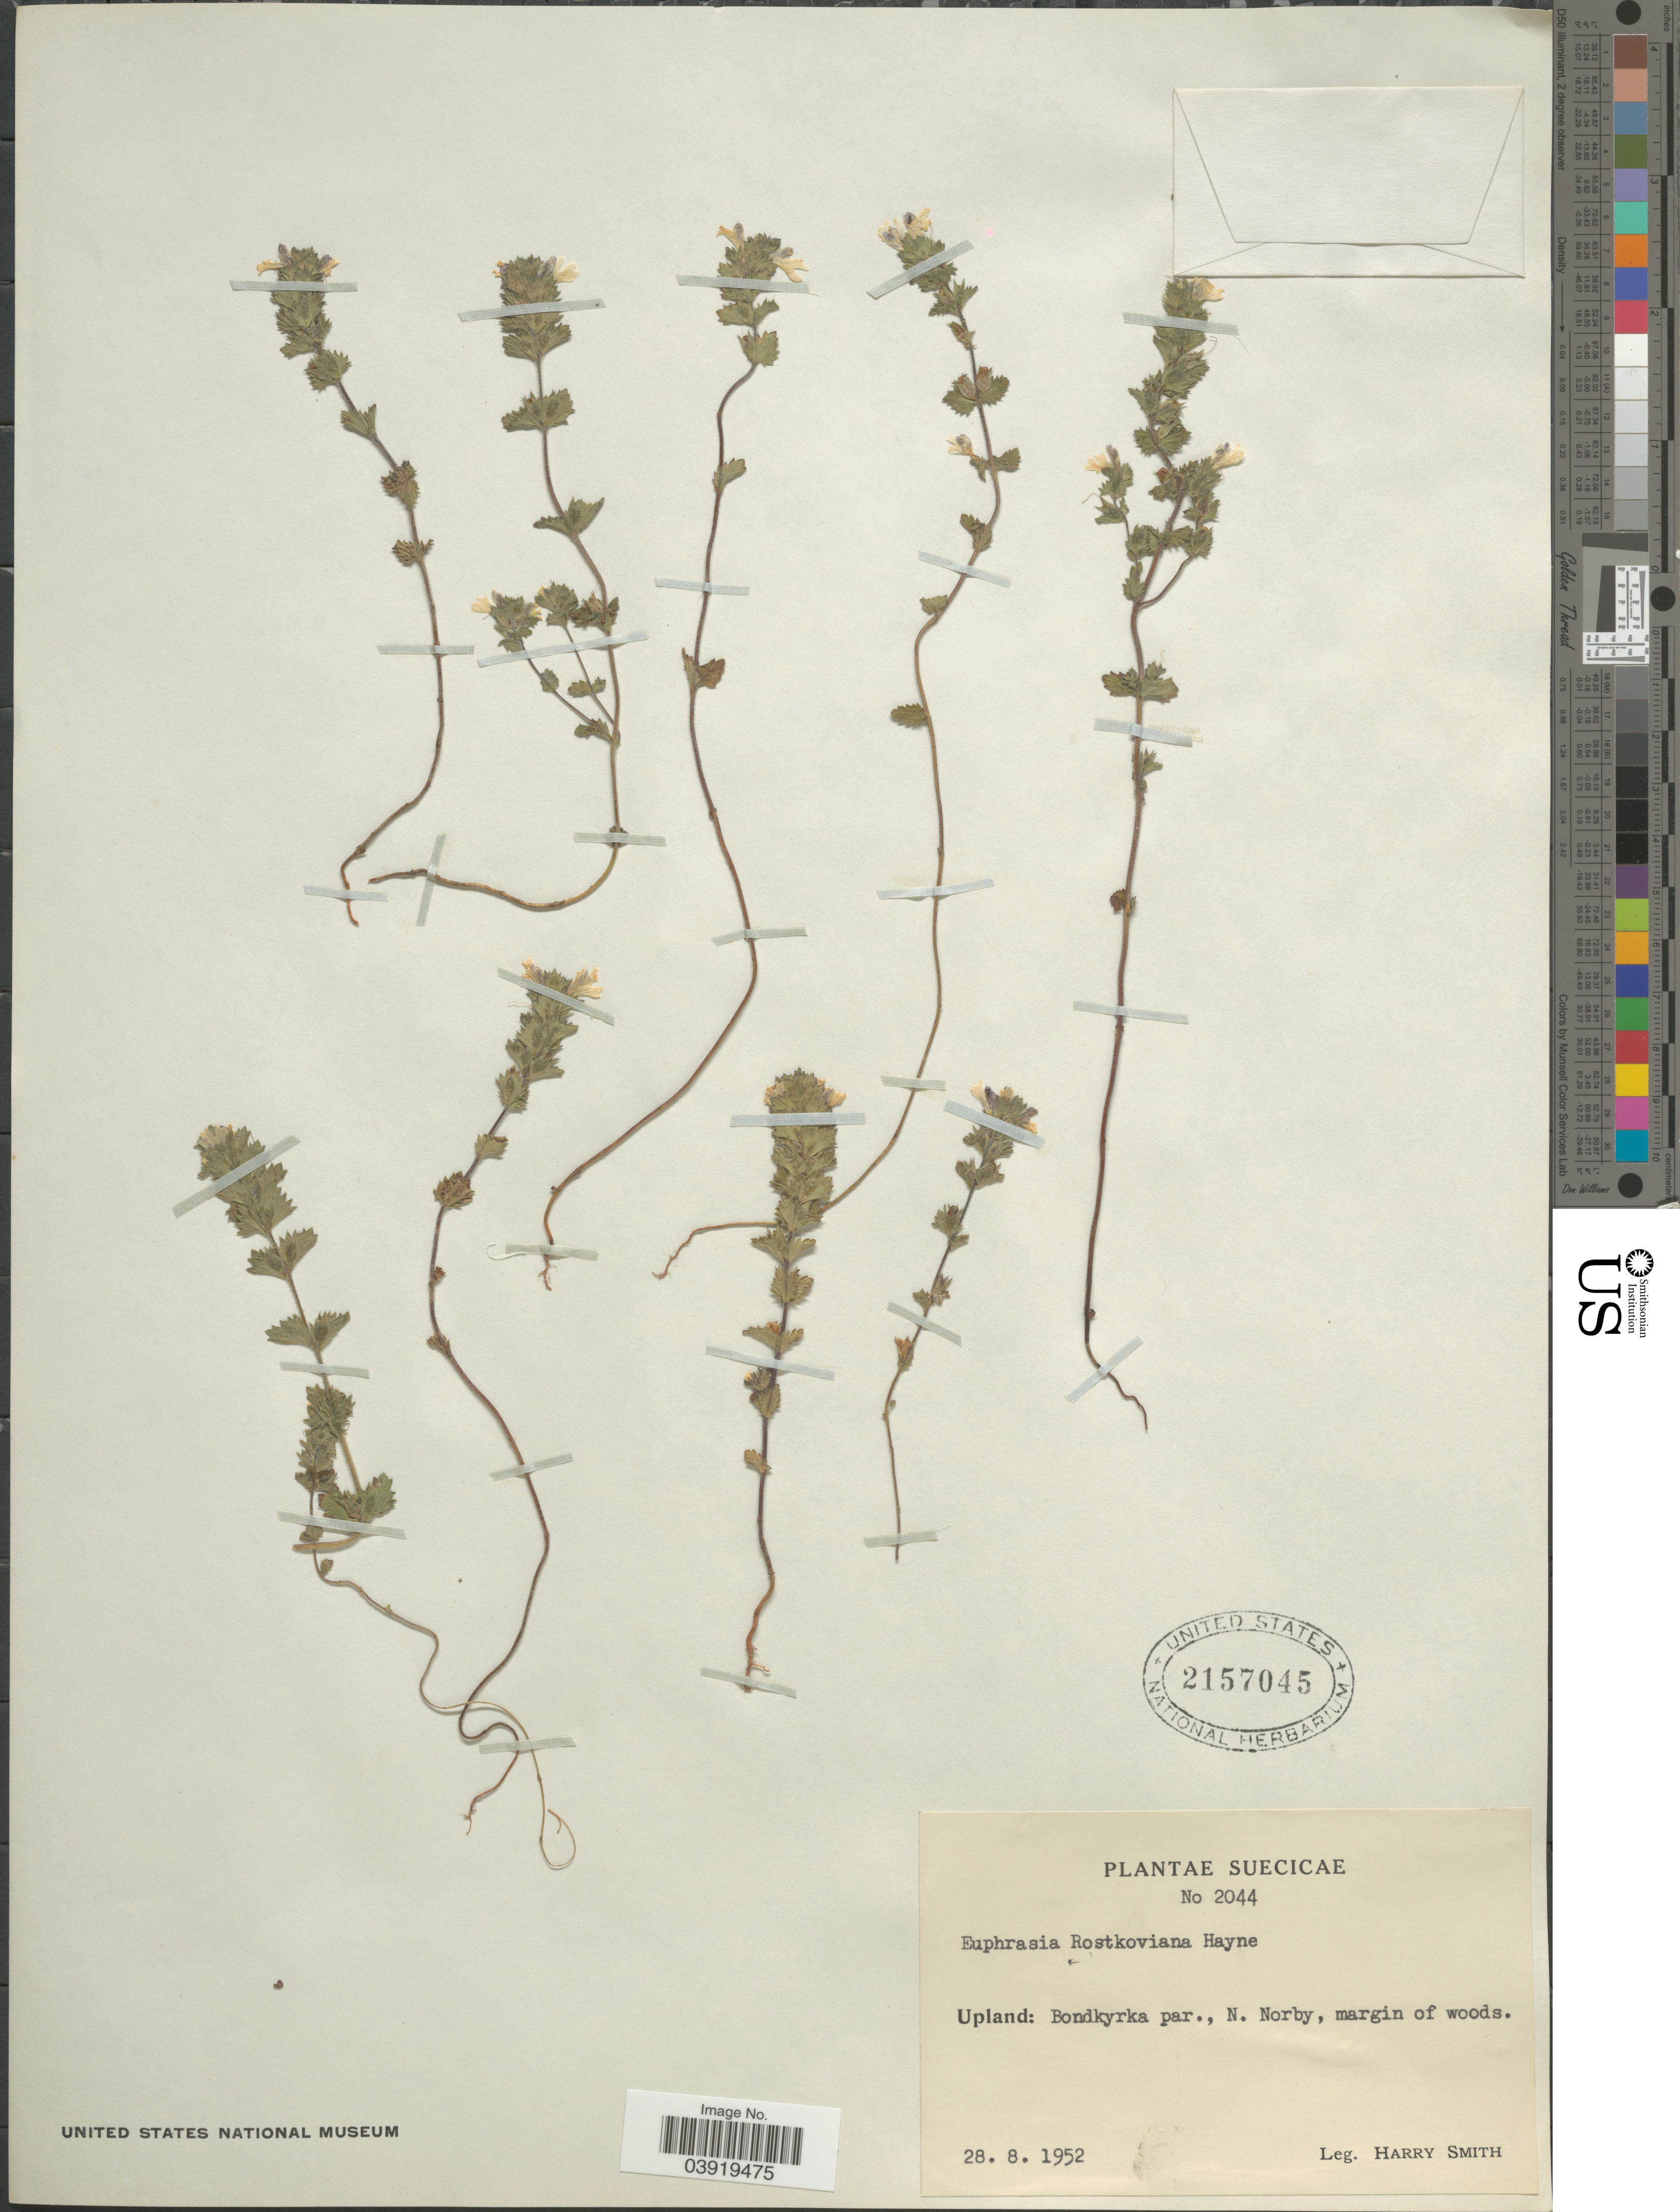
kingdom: Plantae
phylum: Tracheophyta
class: Magnoliopsida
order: Lamiales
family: Orobanchaceae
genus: Euphrasia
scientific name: Euphrasia rostkoviana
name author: Hayne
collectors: H. Smith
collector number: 2044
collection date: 1952-08-28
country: Sweden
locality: Suecicae. Upland: Bondkyrka par., N. Norby.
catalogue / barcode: US 2157045